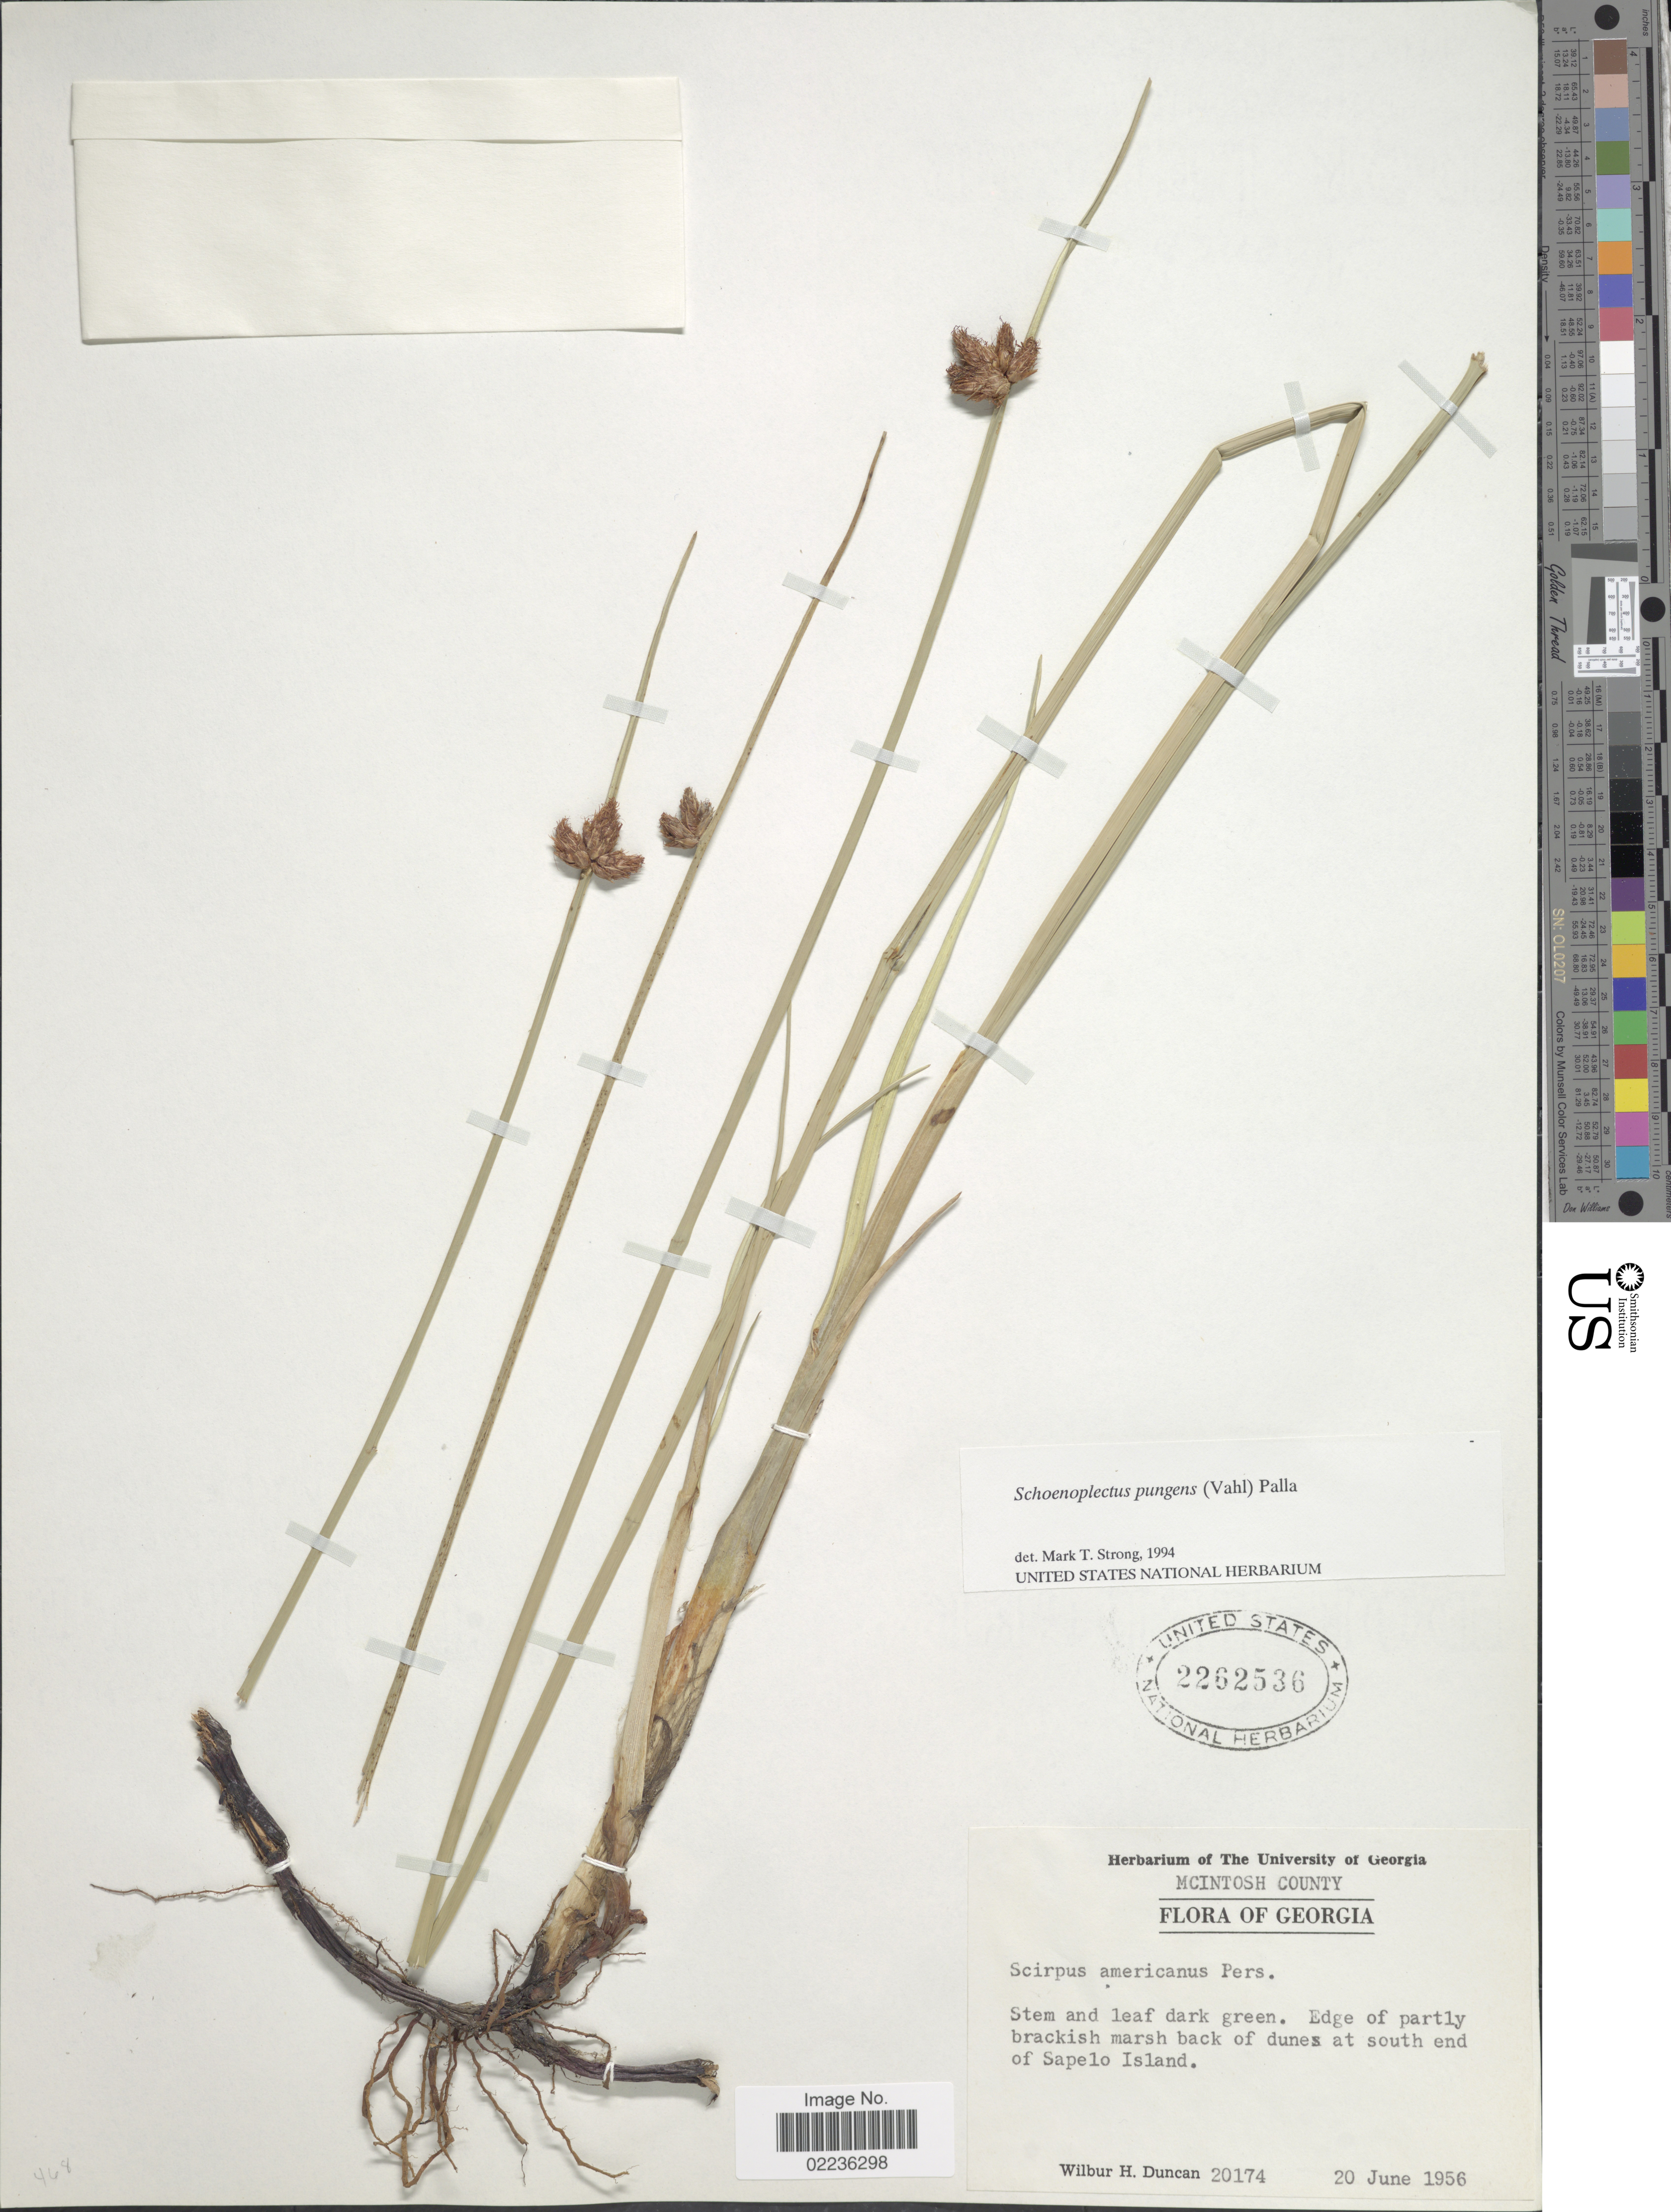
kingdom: Plantae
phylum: Tracheophyta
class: Liliopsida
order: Poales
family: Cyperaceae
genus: Schoenoplectus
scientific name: Schoenoplectus pungens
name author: (Vahl) Palla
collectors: W. H. Duncan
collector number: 20174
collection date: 1956-06-20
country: United States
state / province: Georgia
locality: McIntosh County. South end of Sapelo Island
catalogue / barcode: US 2262536